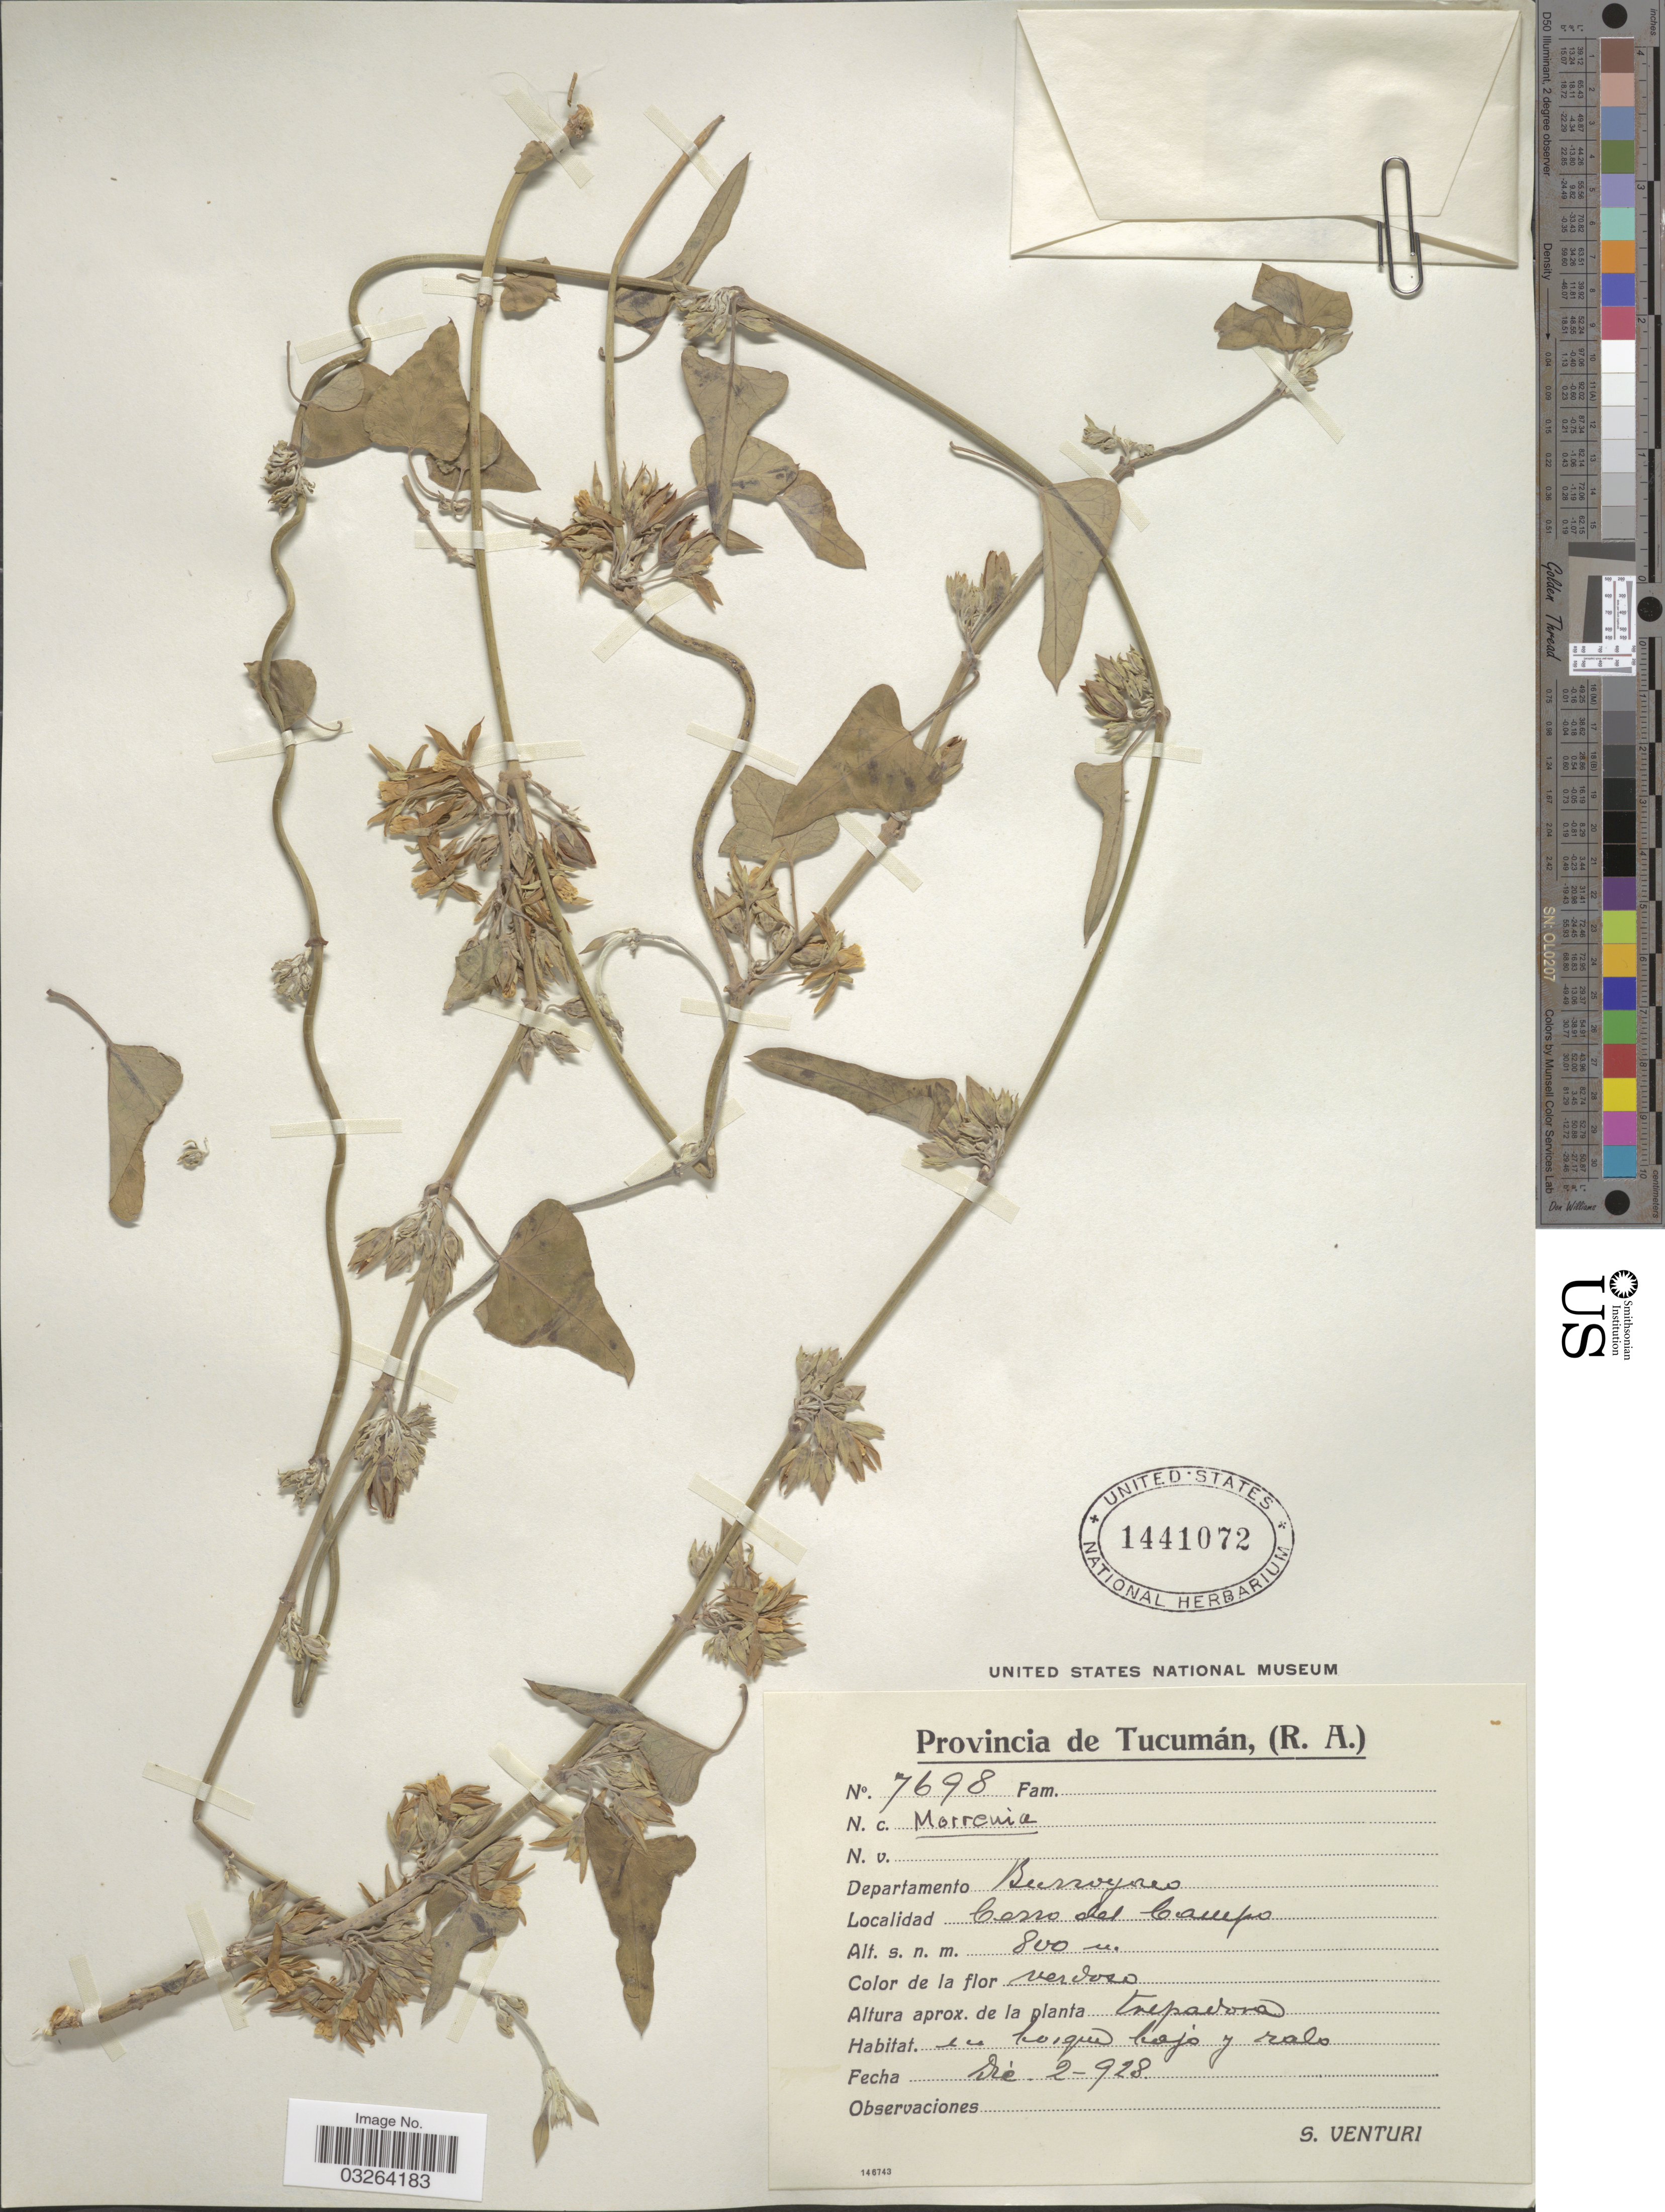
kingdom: Plantae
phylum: Tracheophyta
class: Magnoliopsida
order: Gentianales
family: Apocynaceae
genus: Morrenia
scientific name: Morrenia sp.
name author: Lindl.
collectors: S. Venturi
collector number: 7698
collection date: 1928-12-02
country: Argentina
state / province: Tucuman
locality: Provincia de Tucumán, (R. A.). Departamento Burruyacu. Cerro del Campo.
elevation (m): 800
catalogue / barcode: US 1441072